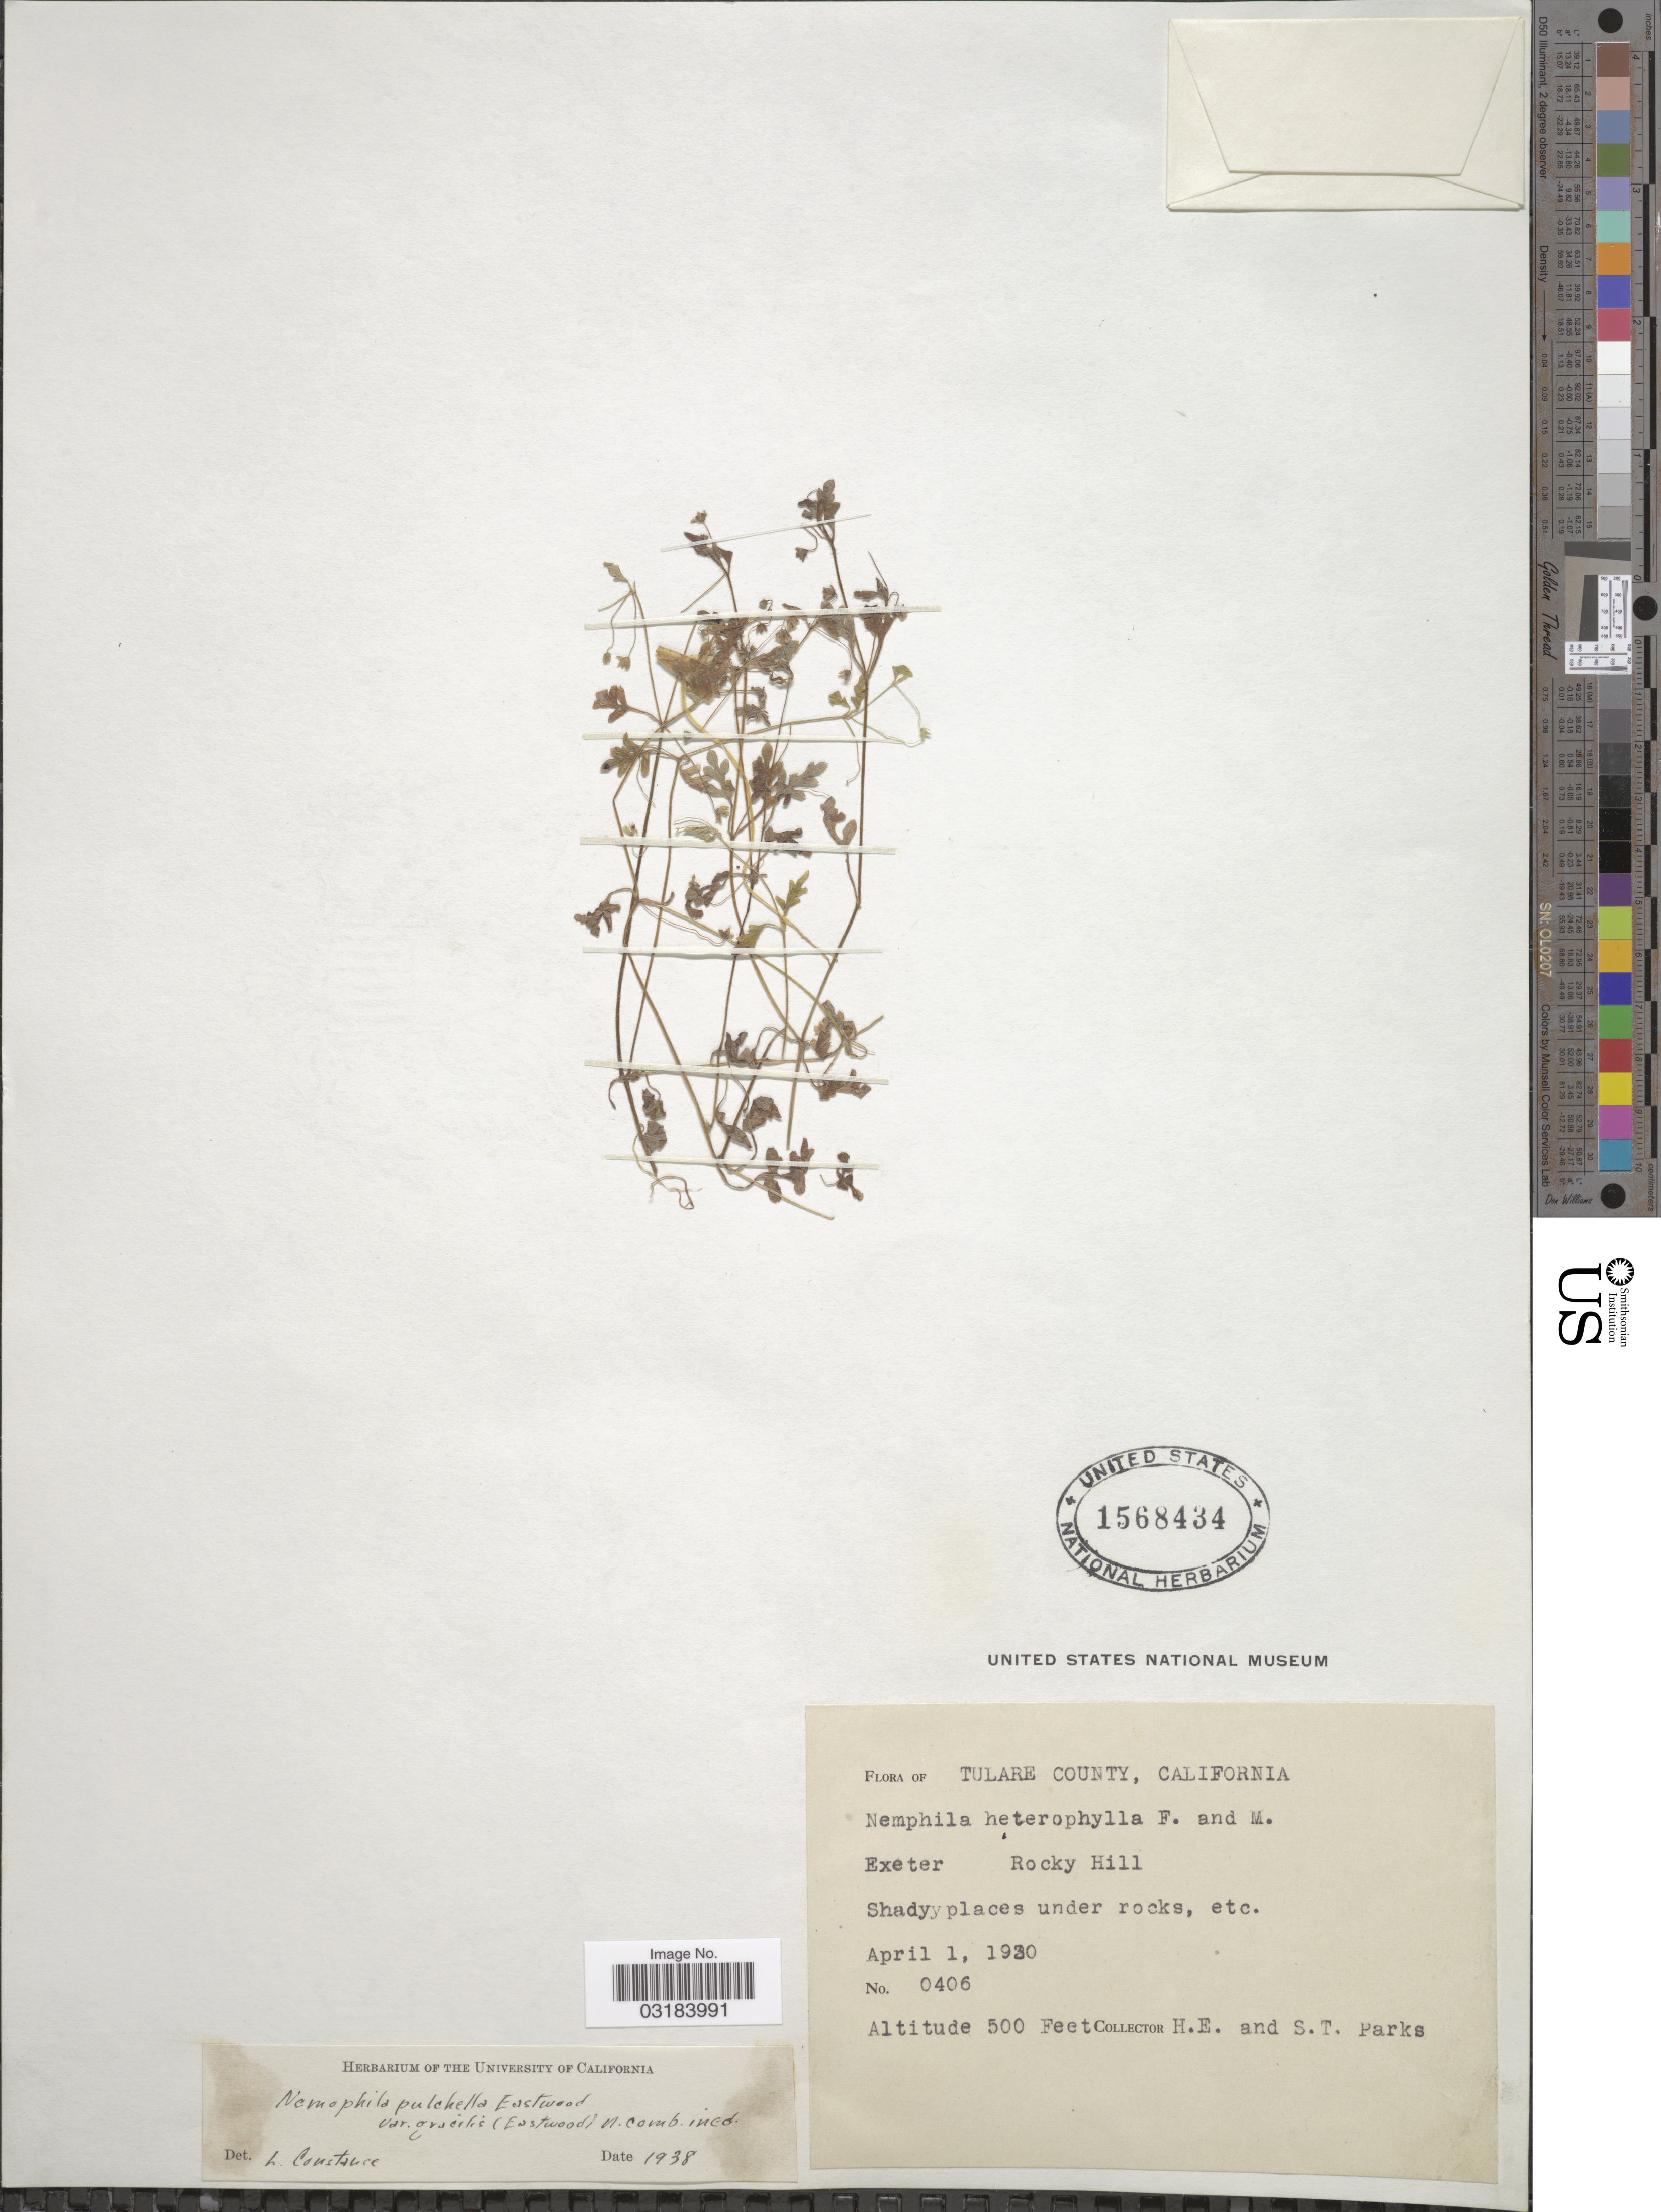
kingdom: Plantae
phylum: Tracheophyta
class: Magnoliopsida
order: Boraginales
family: Hydrophyllaceae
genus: Nemophila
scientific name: Nemophila pulchella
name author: Eastw.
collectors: H. E. Parks & S. Parks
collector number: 0406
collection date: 1930-04-01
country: United States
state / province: California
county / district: Tulare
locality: Tulare County.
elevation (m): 152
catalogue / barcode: US 1568434